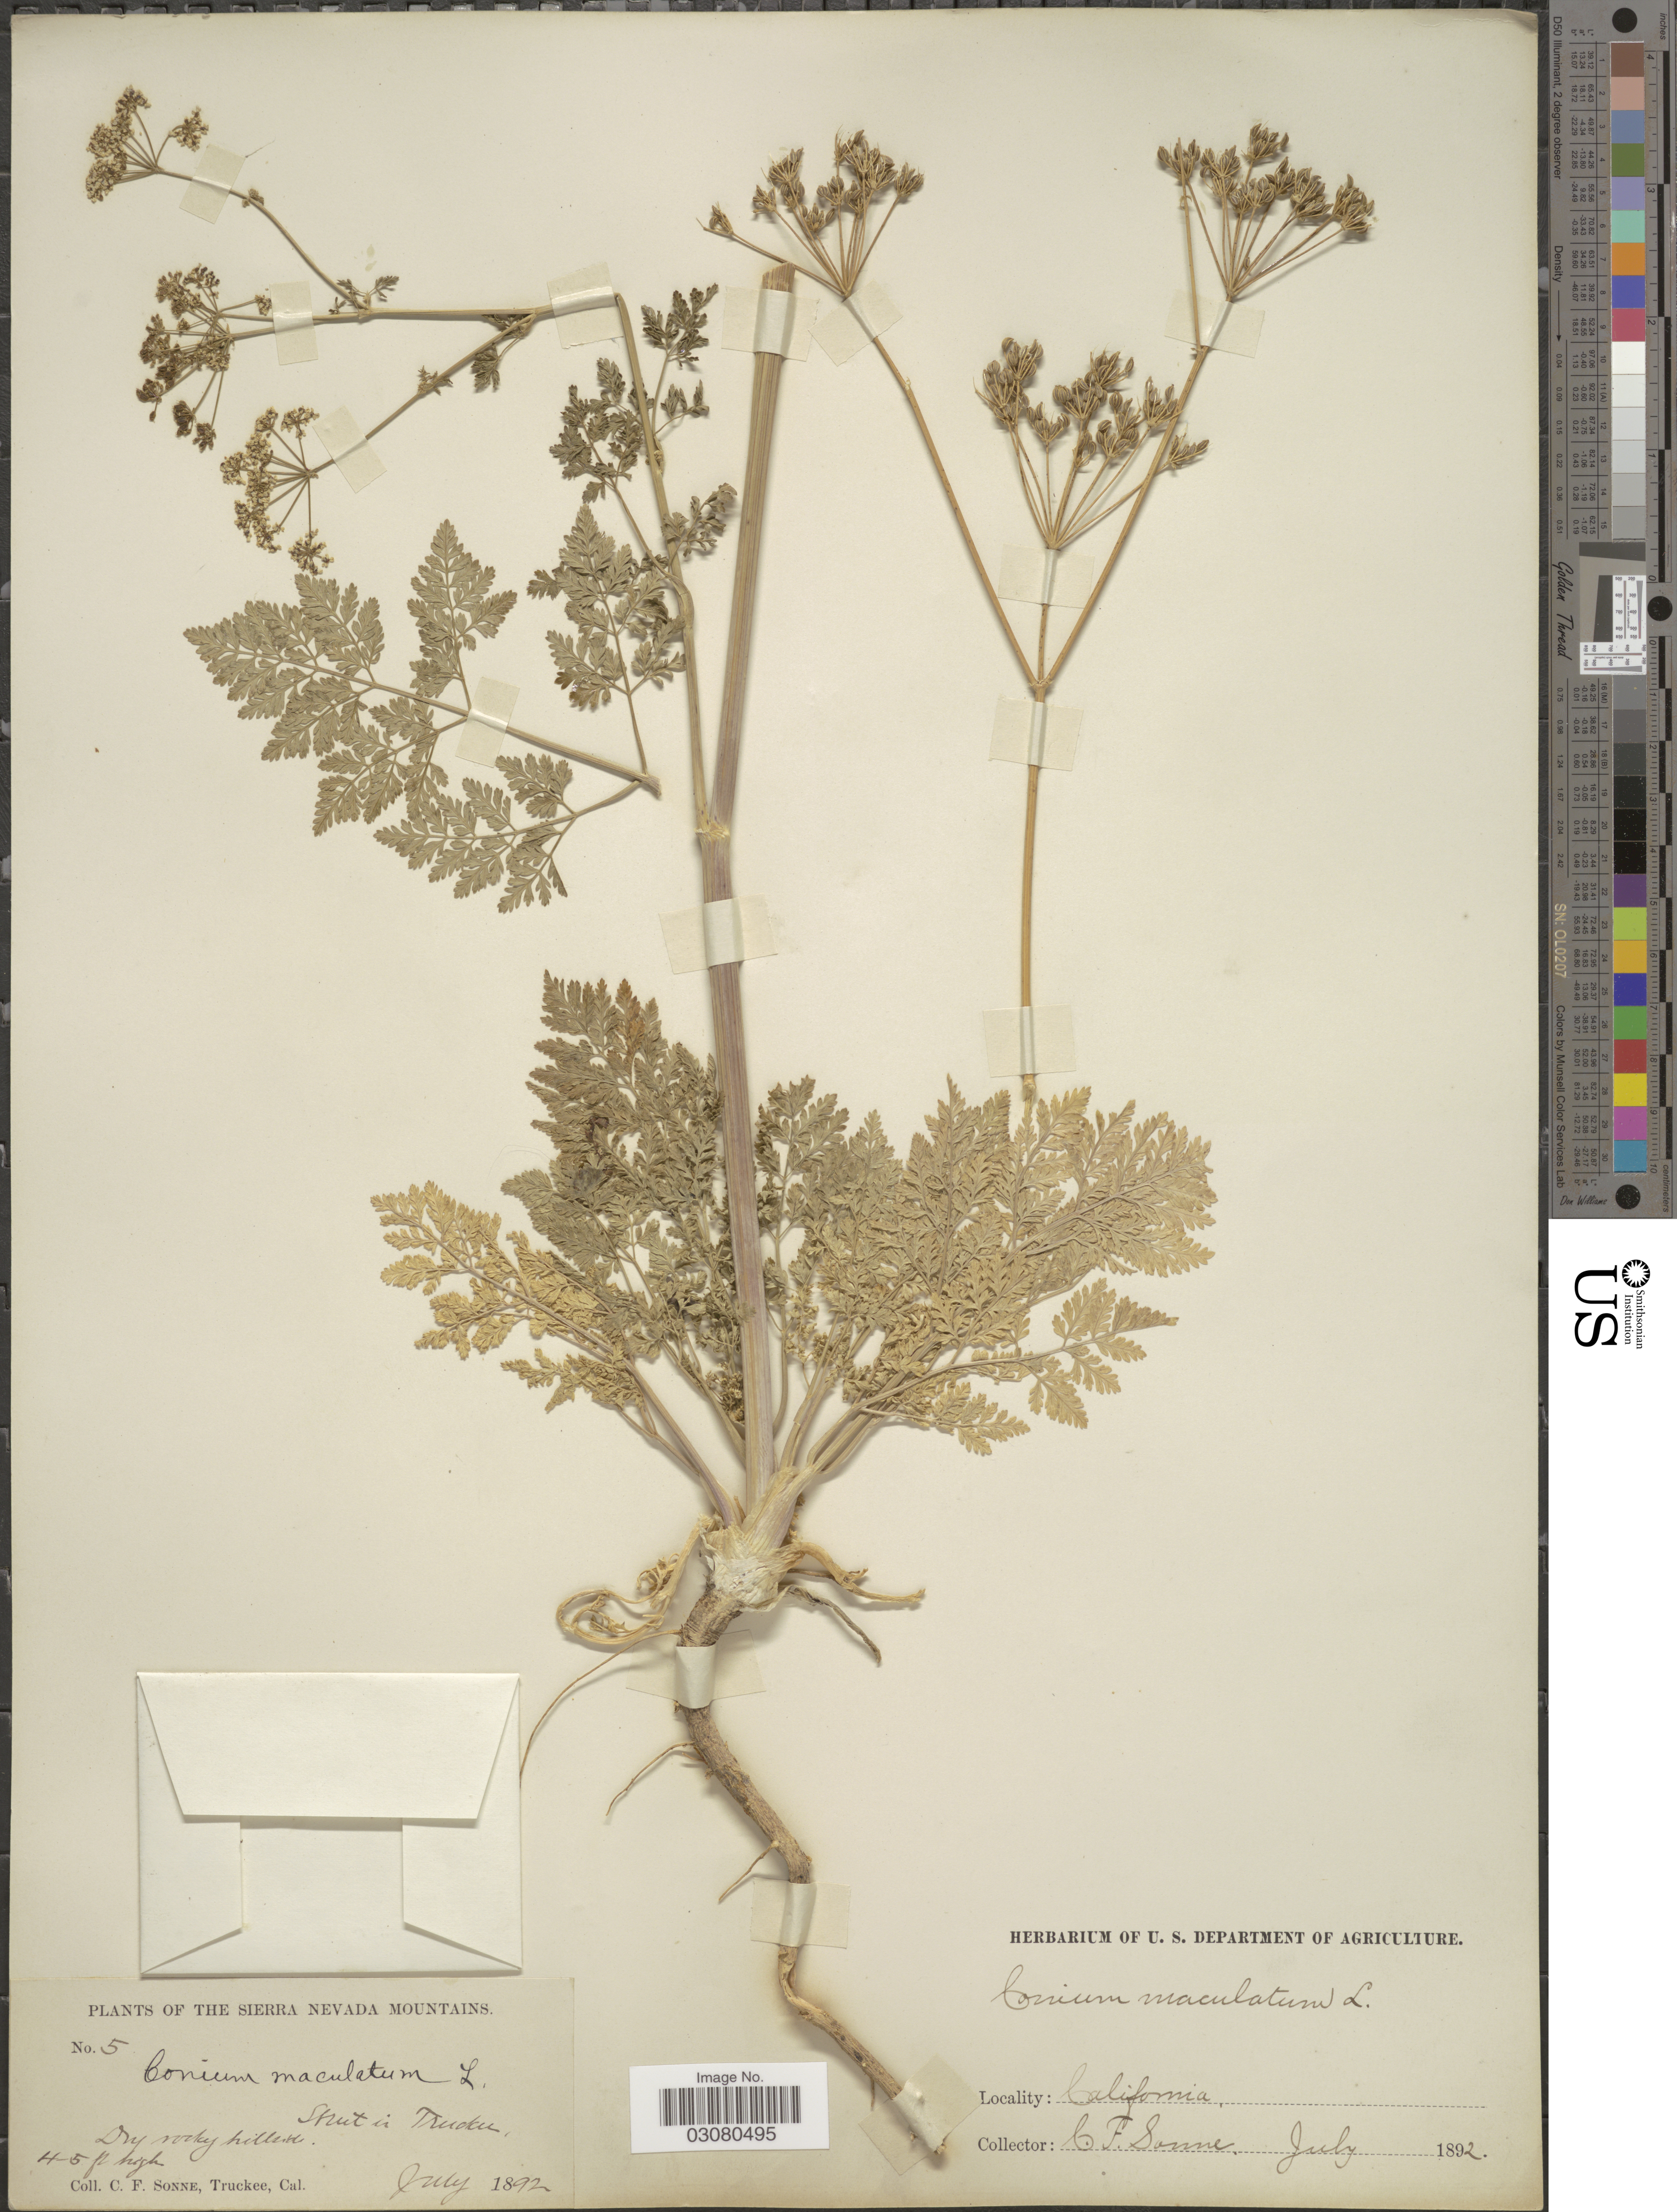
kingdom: Plantae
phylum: Tracheophyta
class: Magnoliopsida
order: Apiales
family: Apiaceae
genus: Conium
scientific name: Conium maculatum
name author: L.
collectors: C. Sonne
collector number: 5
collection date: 1892-07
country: United States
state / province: California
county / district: Nevada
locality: Sierra Nevada Mountains. Street in Truckee.